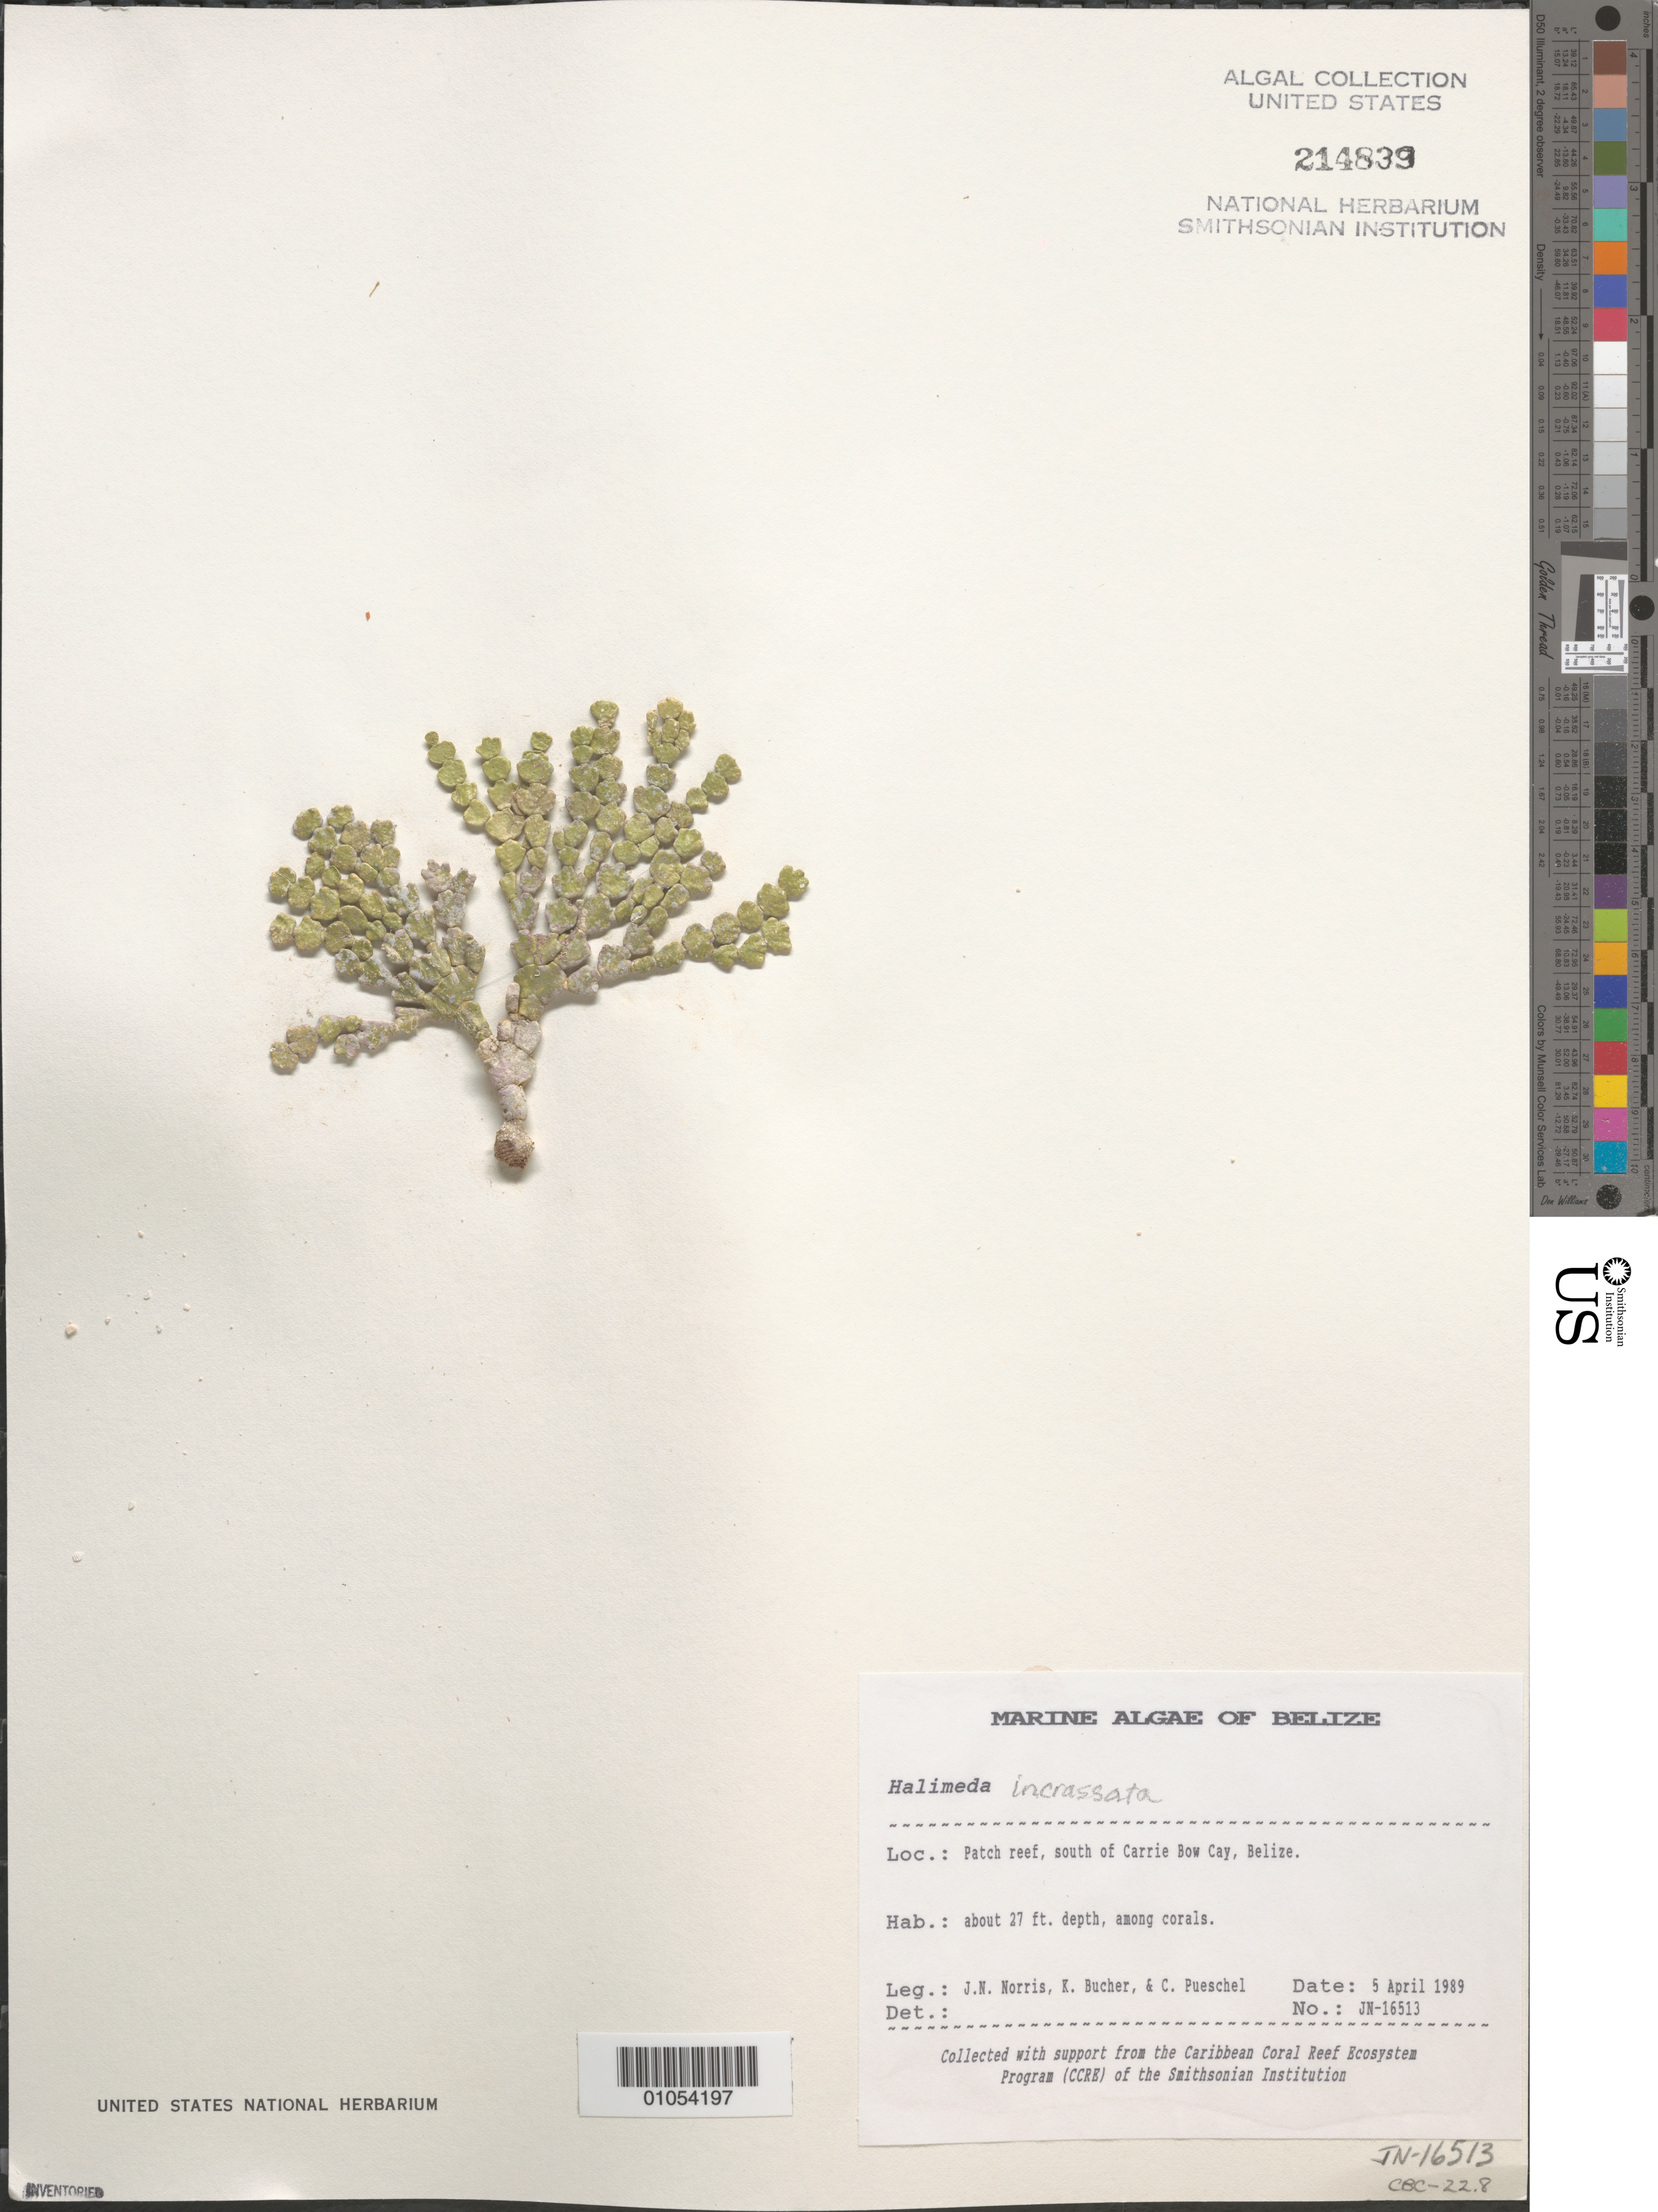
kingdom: Plantae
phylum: Chlorophyta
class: Ulvophyceae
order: Bryopsidales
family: Halimedaceae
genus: Halimeda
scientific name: Halimeda incrassata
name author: (J. Ellis) J.V.Lamouroux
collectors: J. N. Norris, K. E. Bucher & C. Pueschel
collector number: JN-16513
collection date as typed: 05 Apr 1989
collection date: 1989-04-05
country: Belize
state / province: Stann Creek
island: Carrie Bow Cay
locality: South of Carrie Bow Cay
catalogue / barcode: US 214839